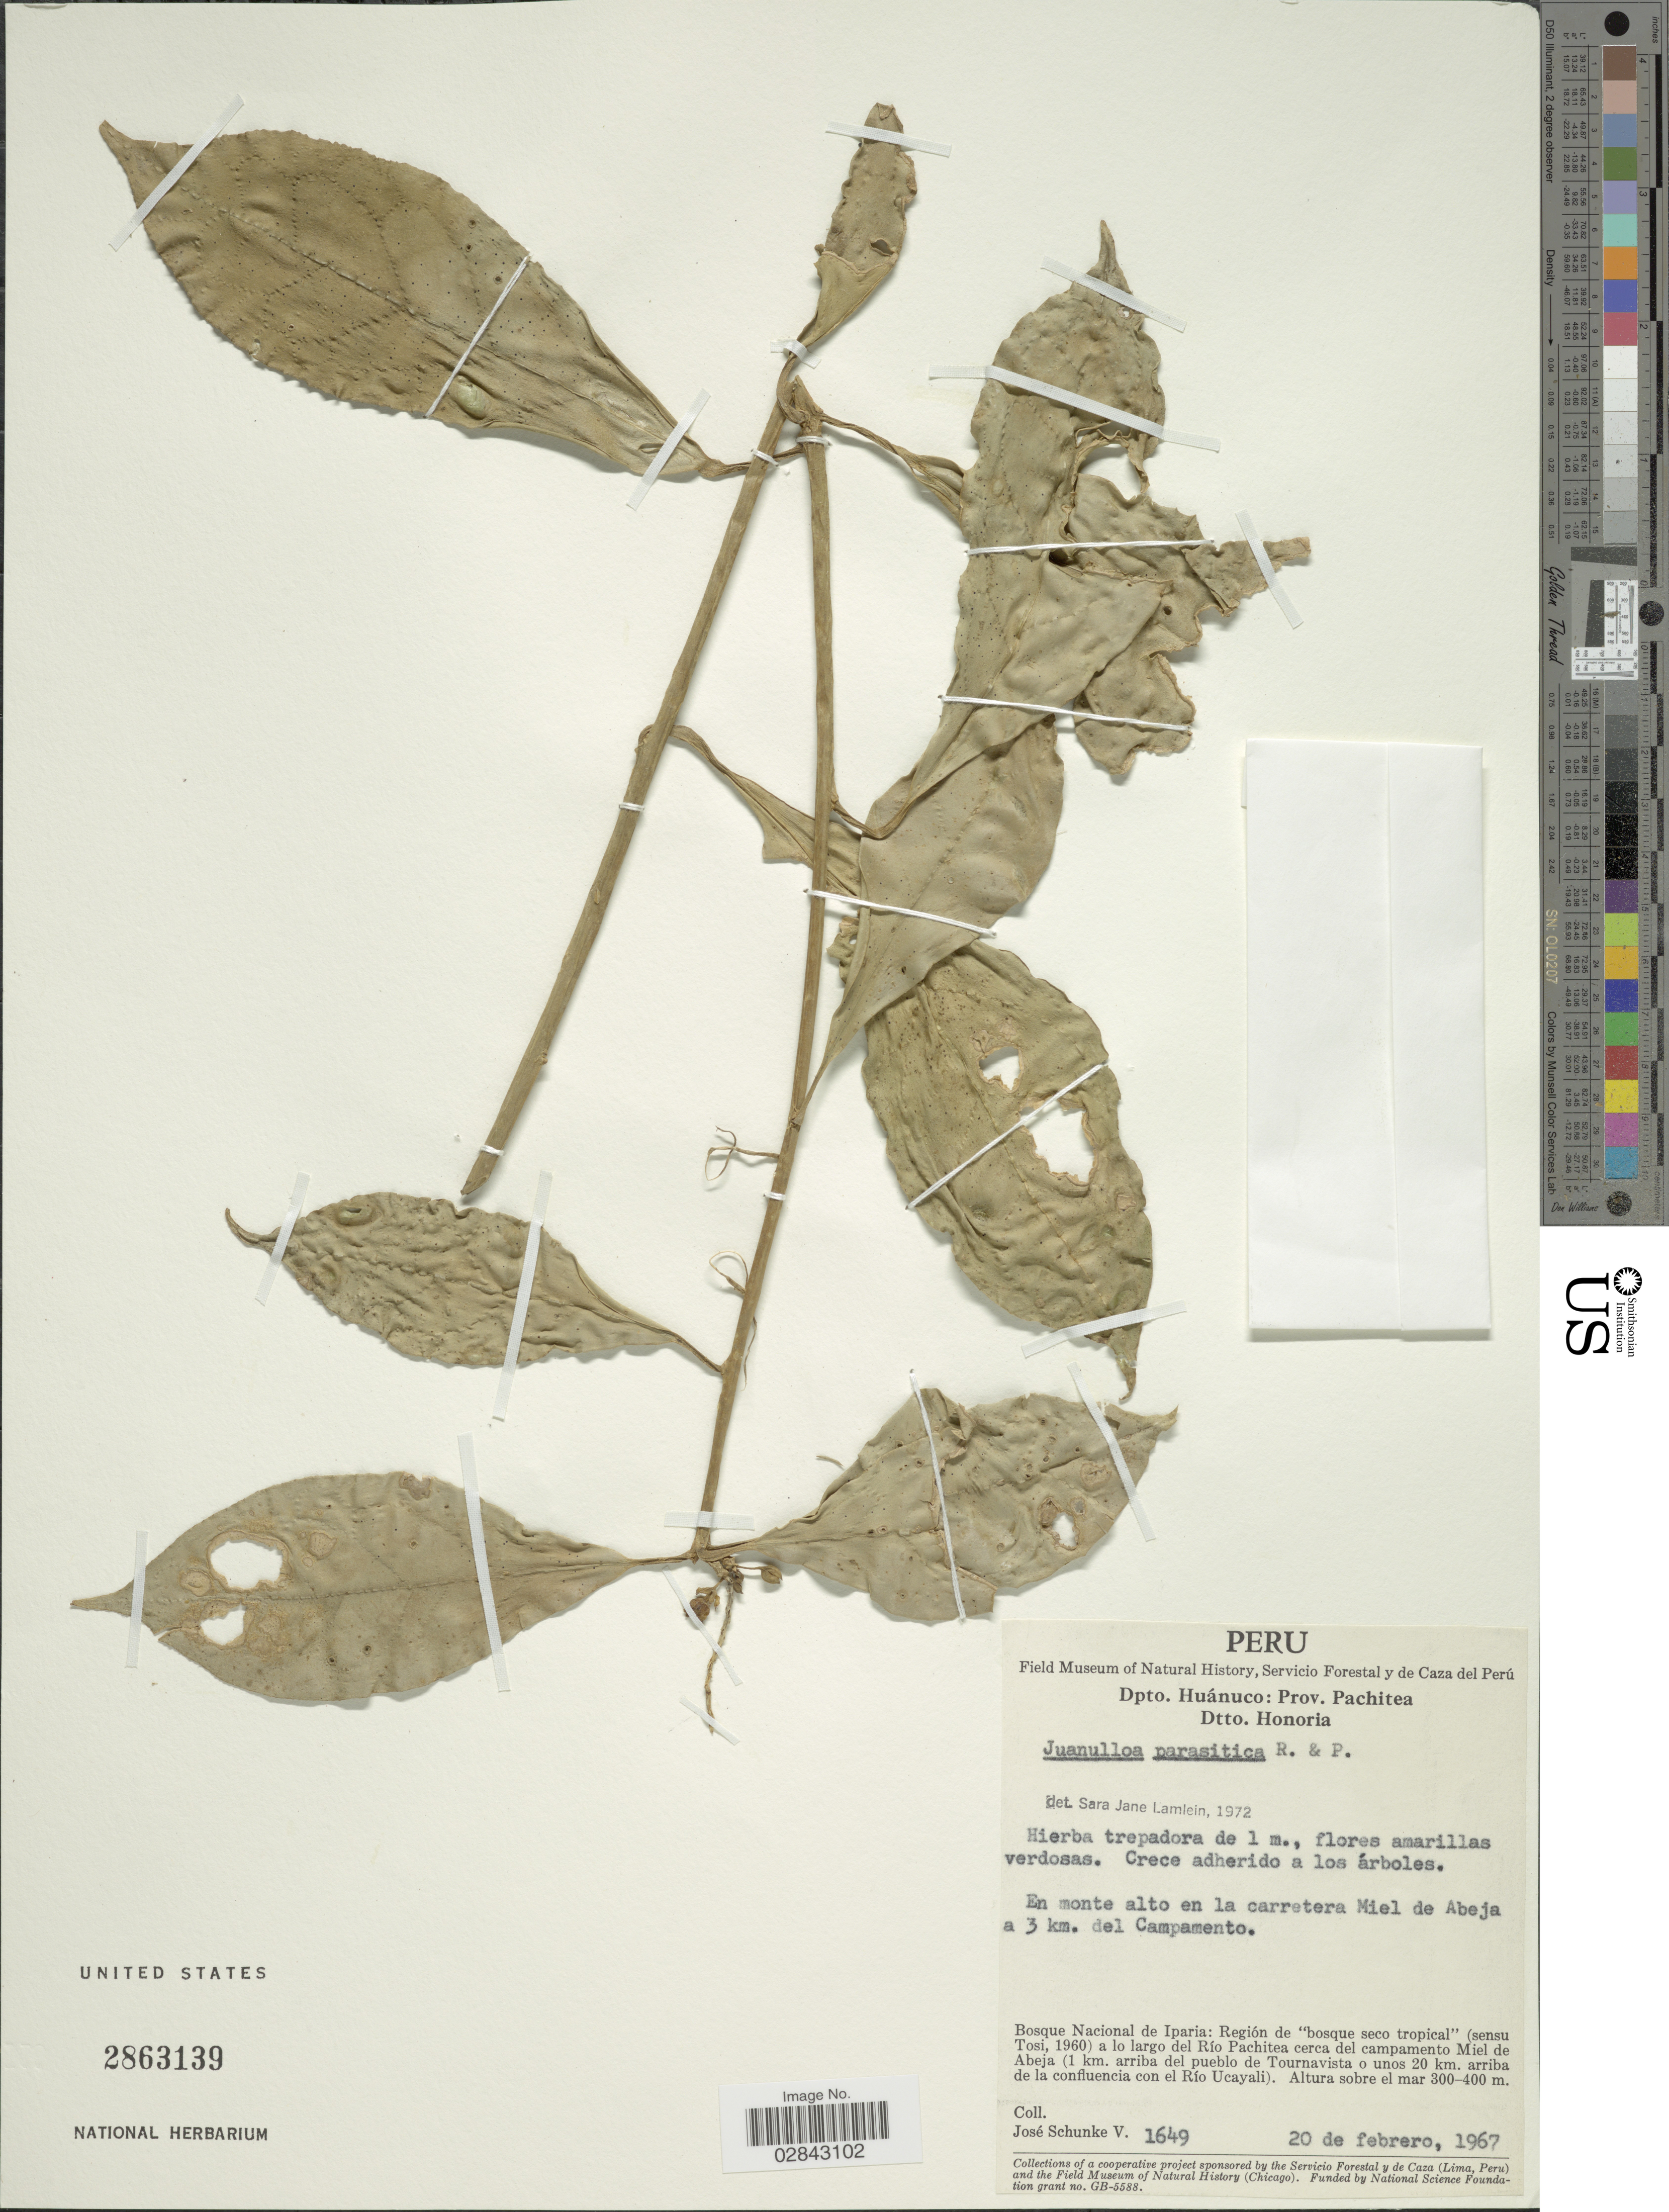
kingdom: Plantae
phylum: Tracheophyta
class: Magnoliopsida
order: Solanales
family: Solanaceae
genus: Markea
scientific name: Markea ulei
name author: (Dammer) Cuatrec.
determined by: Nee, Michael H.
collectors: J. Schunke Vigo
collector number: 1649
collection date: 1967-02-20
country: Peru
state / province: Huánuco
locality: Dpto. Huánuco: Prov. Pachitea. Dtto. Honoria. En monte alto en la carretera Miel de Abeja a 3 km. del Campamento. Bosque Nacional de Iparia: Región de "bosque seco tropical" a lo largo del Río Pachitea cerca del campamento Miel de Abeja (1 km. arriba del pueblo de Tournavista o unos 20 km. arriba de la confluencia con el Río Ucayali).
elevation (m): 300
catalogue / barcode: US 2863139